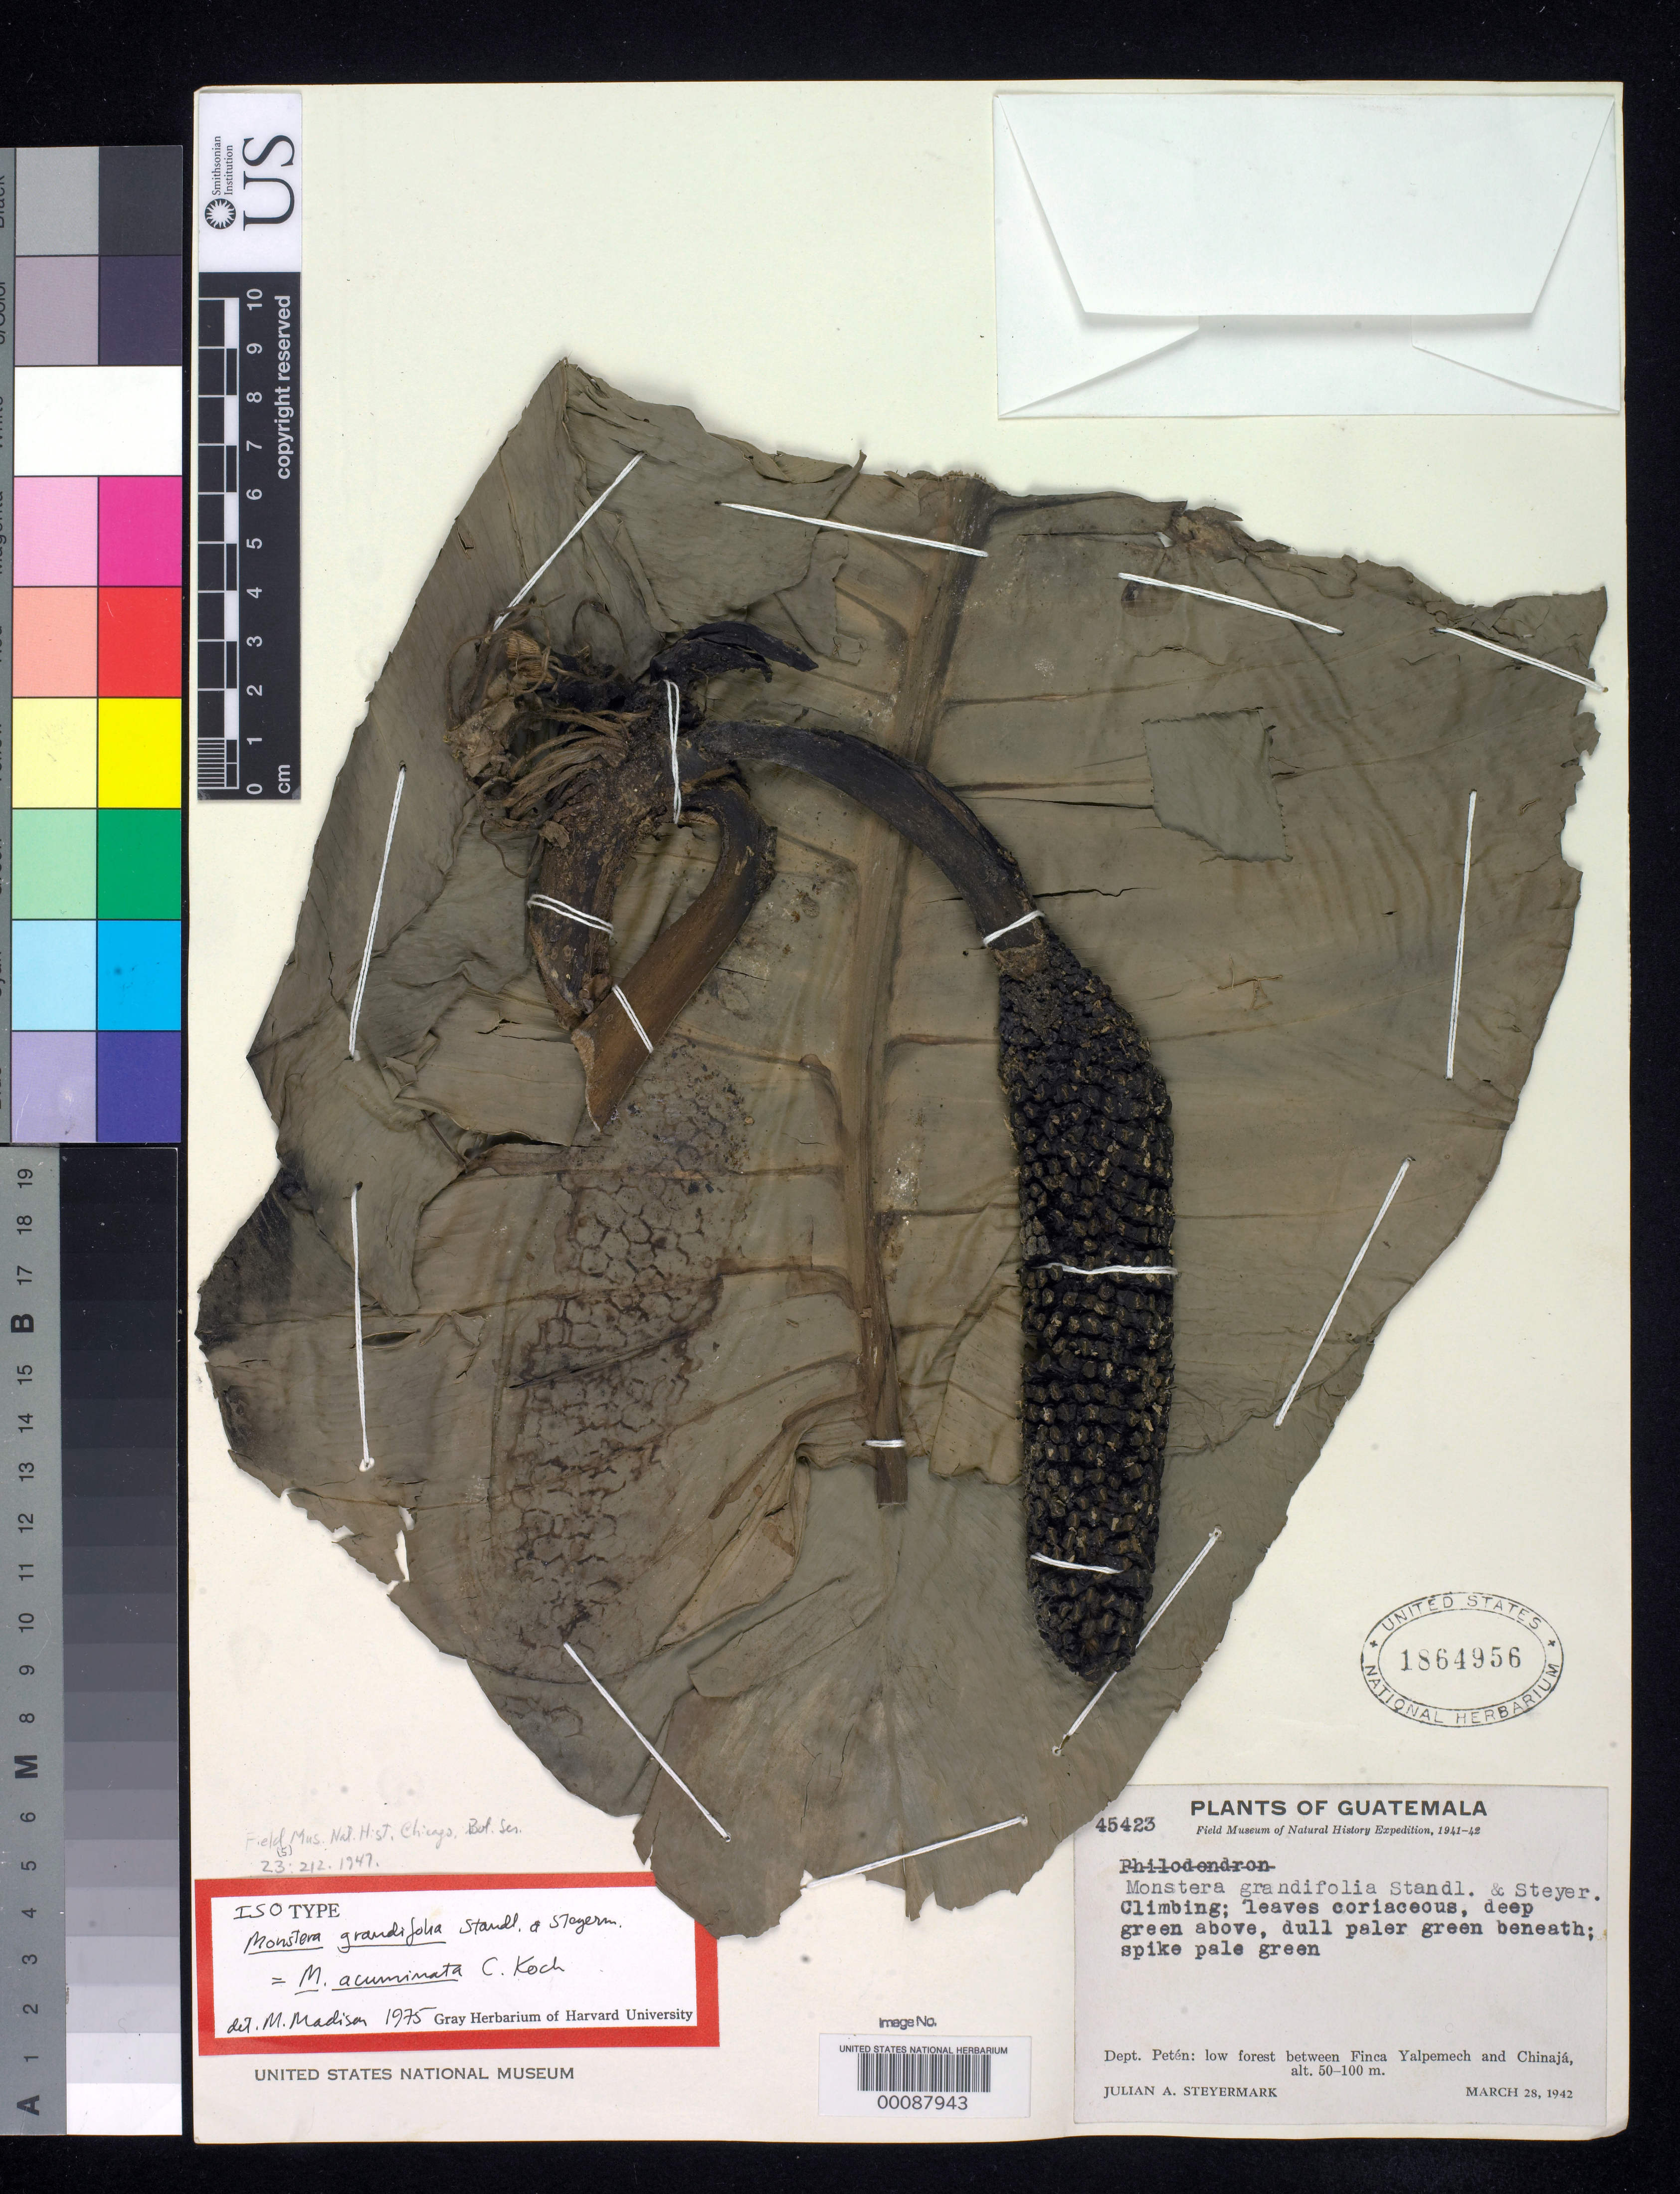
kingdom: Plantae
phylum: Tracheophyta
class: Liliopsida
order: Alismatales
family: Araceae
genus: Monstera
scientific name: Monstera grandifolia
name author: Standl. & Steyerm.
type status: Isotype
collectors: J. Steyermark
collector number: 45423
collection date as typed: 28 Mar 1942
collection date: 1942-03-28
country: Guatemala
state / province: El Petén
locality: Finca Yalpemech and Chinaja.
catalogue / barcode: US 1864956